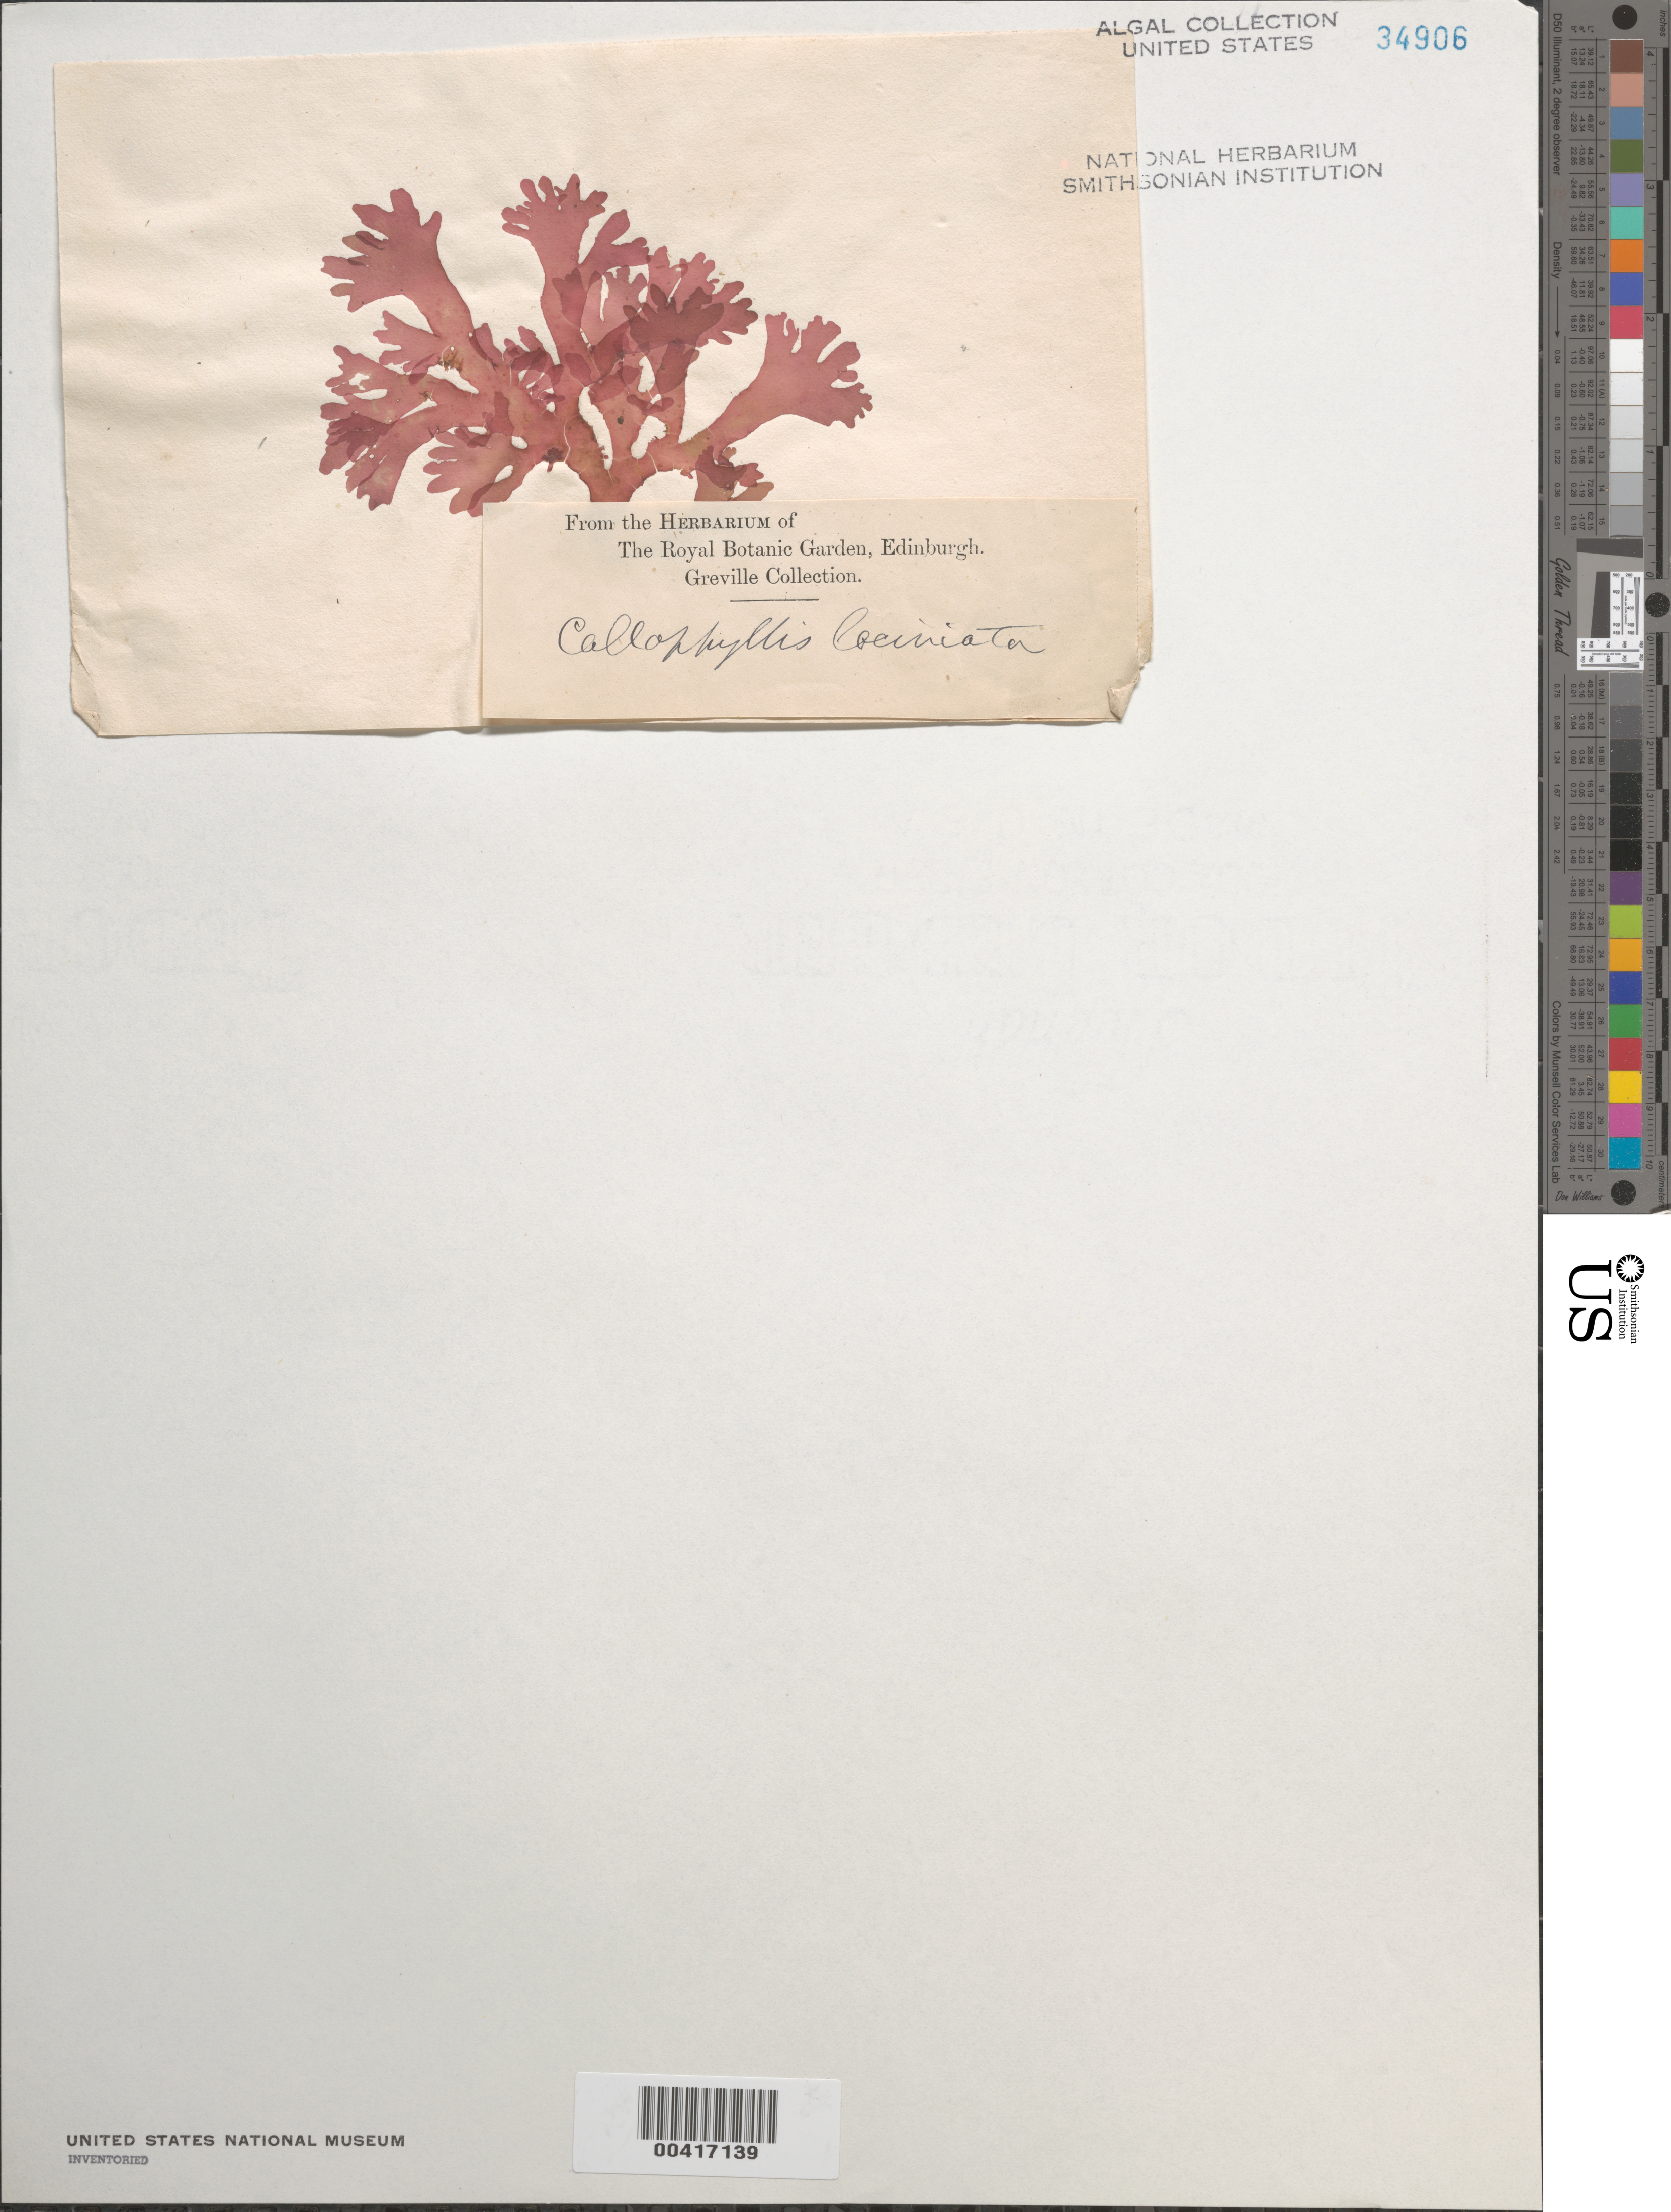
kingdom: Plantae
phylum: Rhodophyta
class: Florideophyceae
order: Gigartinales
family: Kallymeniaceae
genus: Metacallophyllis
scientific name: Metacallophyllis laciniata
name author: (Hudson) Vergés & L. Le Gall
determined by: Algae name updating Project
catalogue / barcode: US 34906